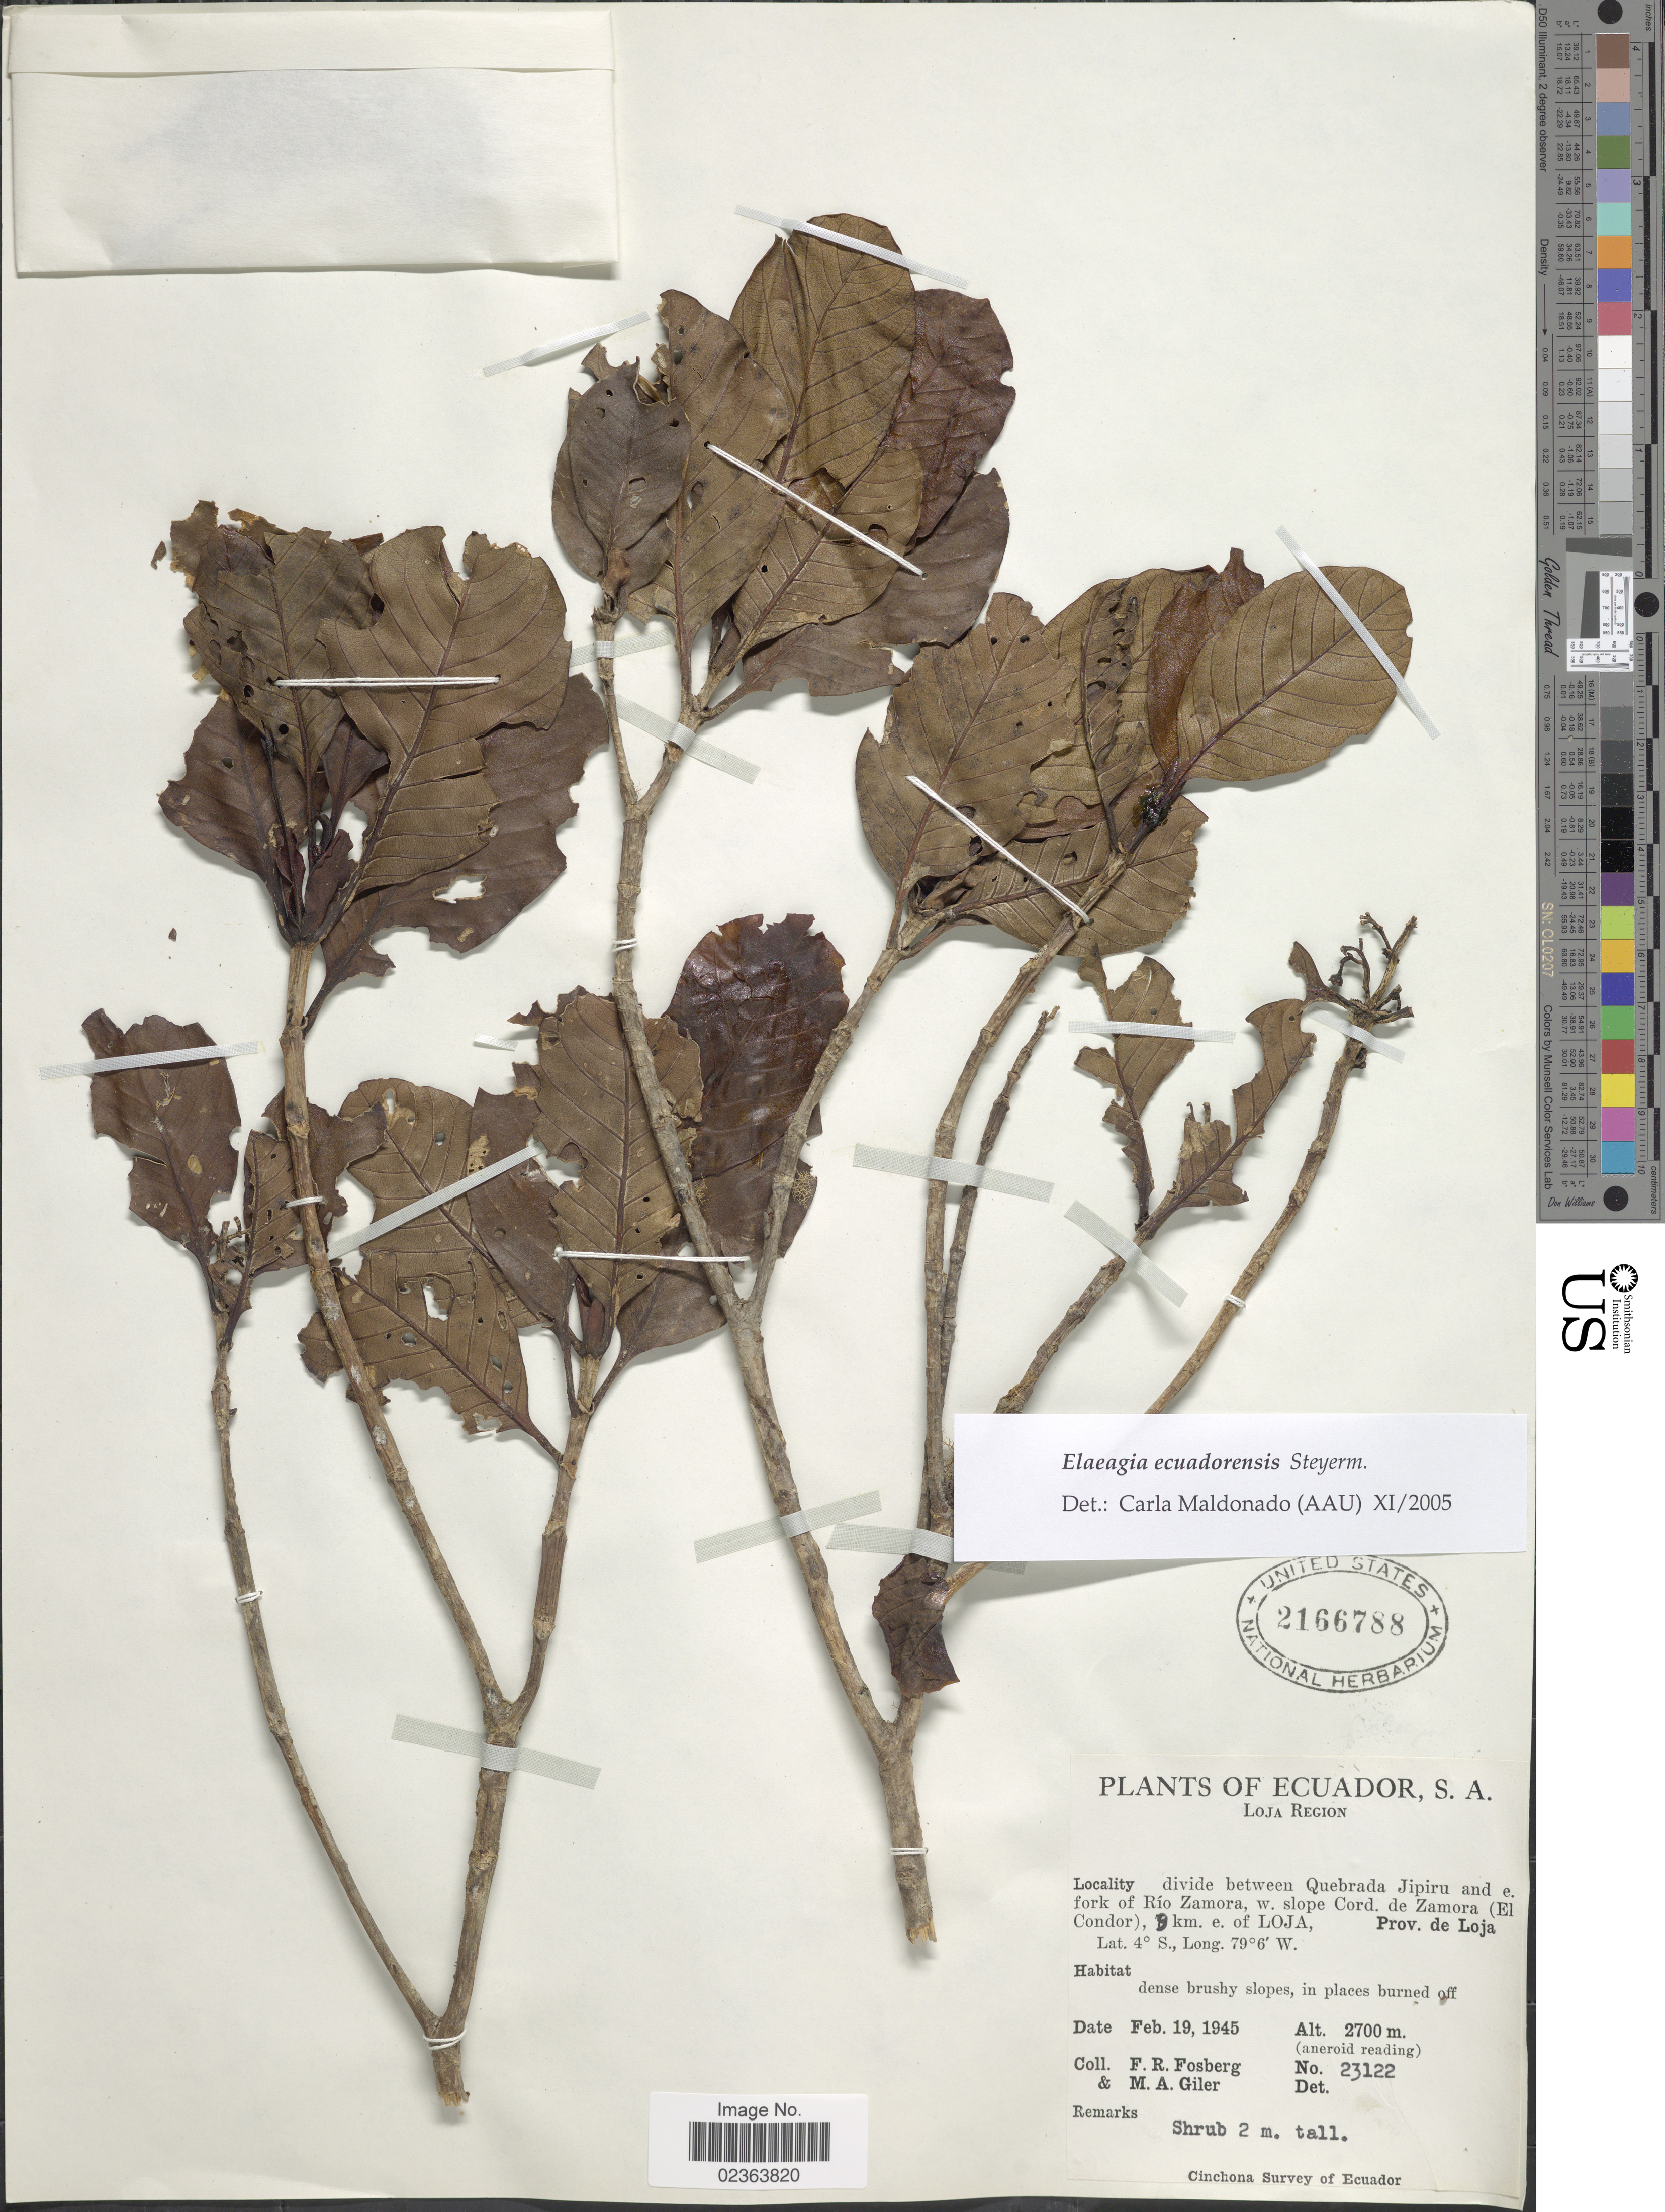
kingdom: Plantae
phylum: Tracheophyta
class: Magnoliopsida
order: Gentianales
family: Rubiaceae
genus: Elaeagia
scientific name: Elaeagia ecuadorensis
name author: Steyerm.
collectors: F. R. Fosberg & M. Giler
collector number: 23122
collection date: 1945-02-19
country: Ecuador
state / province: Loja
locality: Loja Region, divide between Quebrada Jipiru and e. fork of Rio Zamora, w. slope Cord. de Zamora (El Condor) 9 km. e. of Loja, Prov. de Loja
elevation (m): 2700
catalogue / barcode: US 2166788